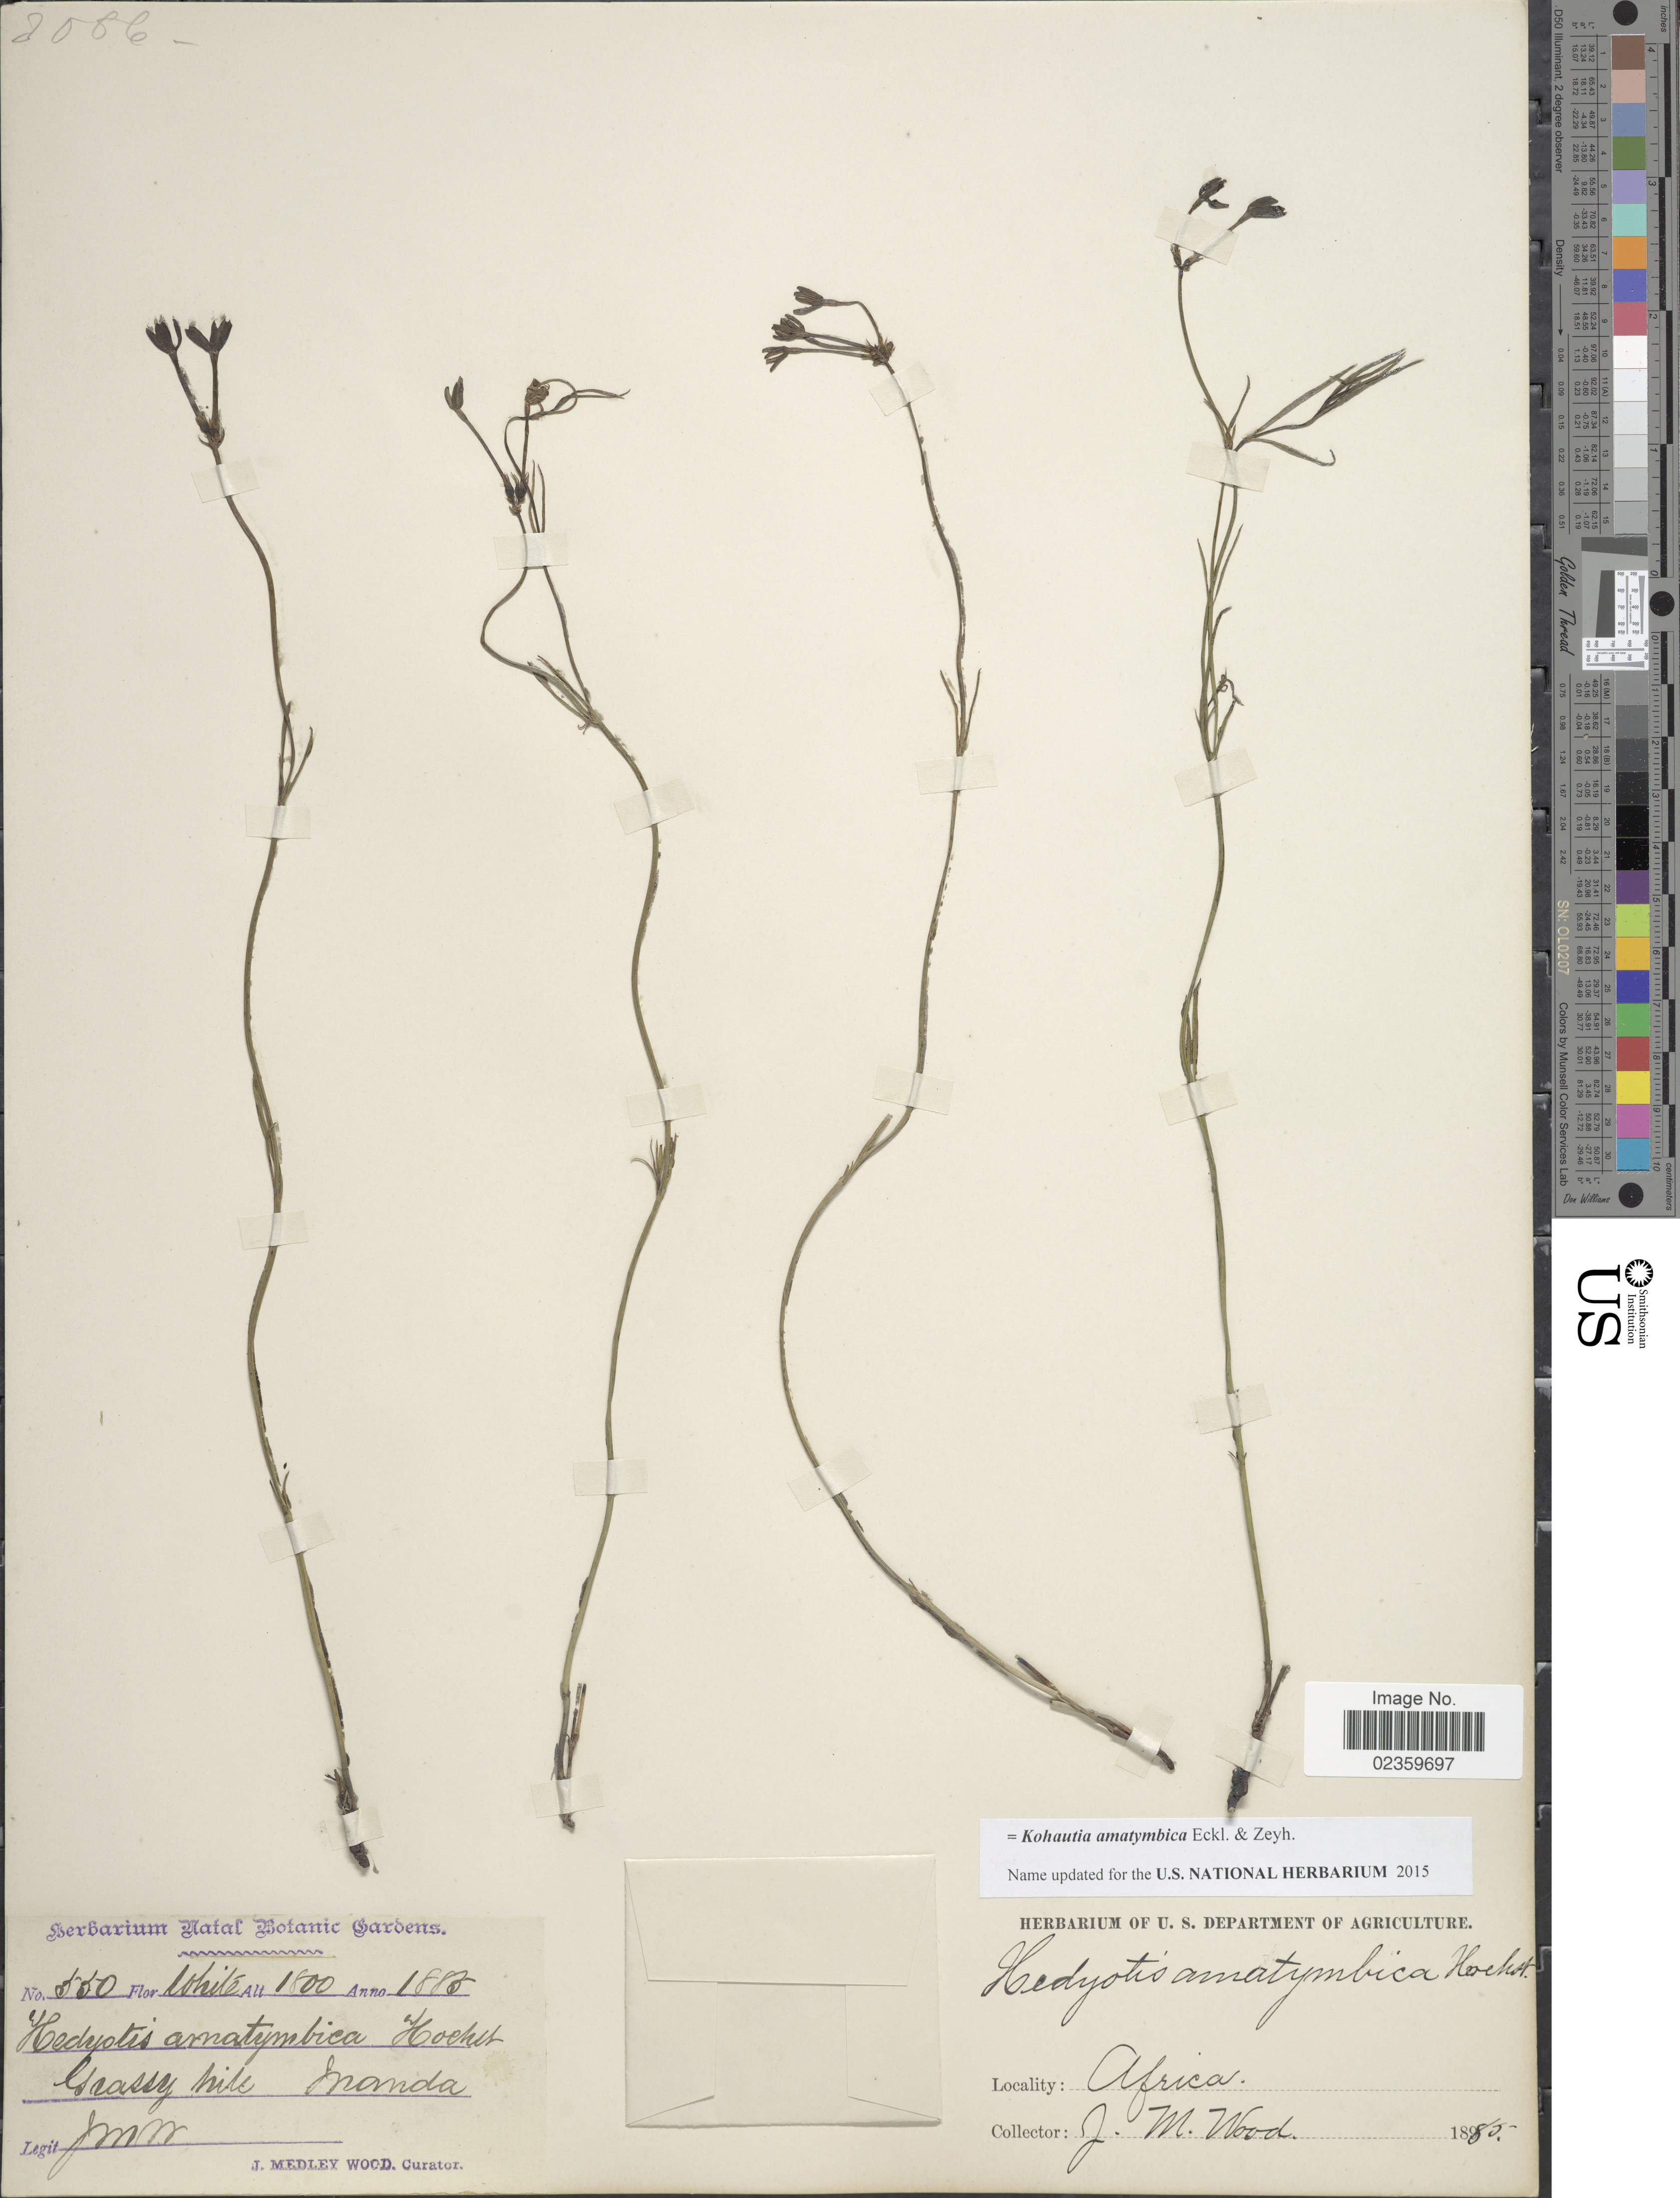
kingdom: Plantae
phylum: Tracheophyta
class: Magnoliopsida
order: Gentianales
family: Rubiaceae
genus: Kohautia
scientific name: Kohautia amatymbica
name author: Eckl. & Zeyh.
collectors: J. M. Wood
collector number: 550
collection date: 1885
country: South Africa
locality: Grassy hill, Manda